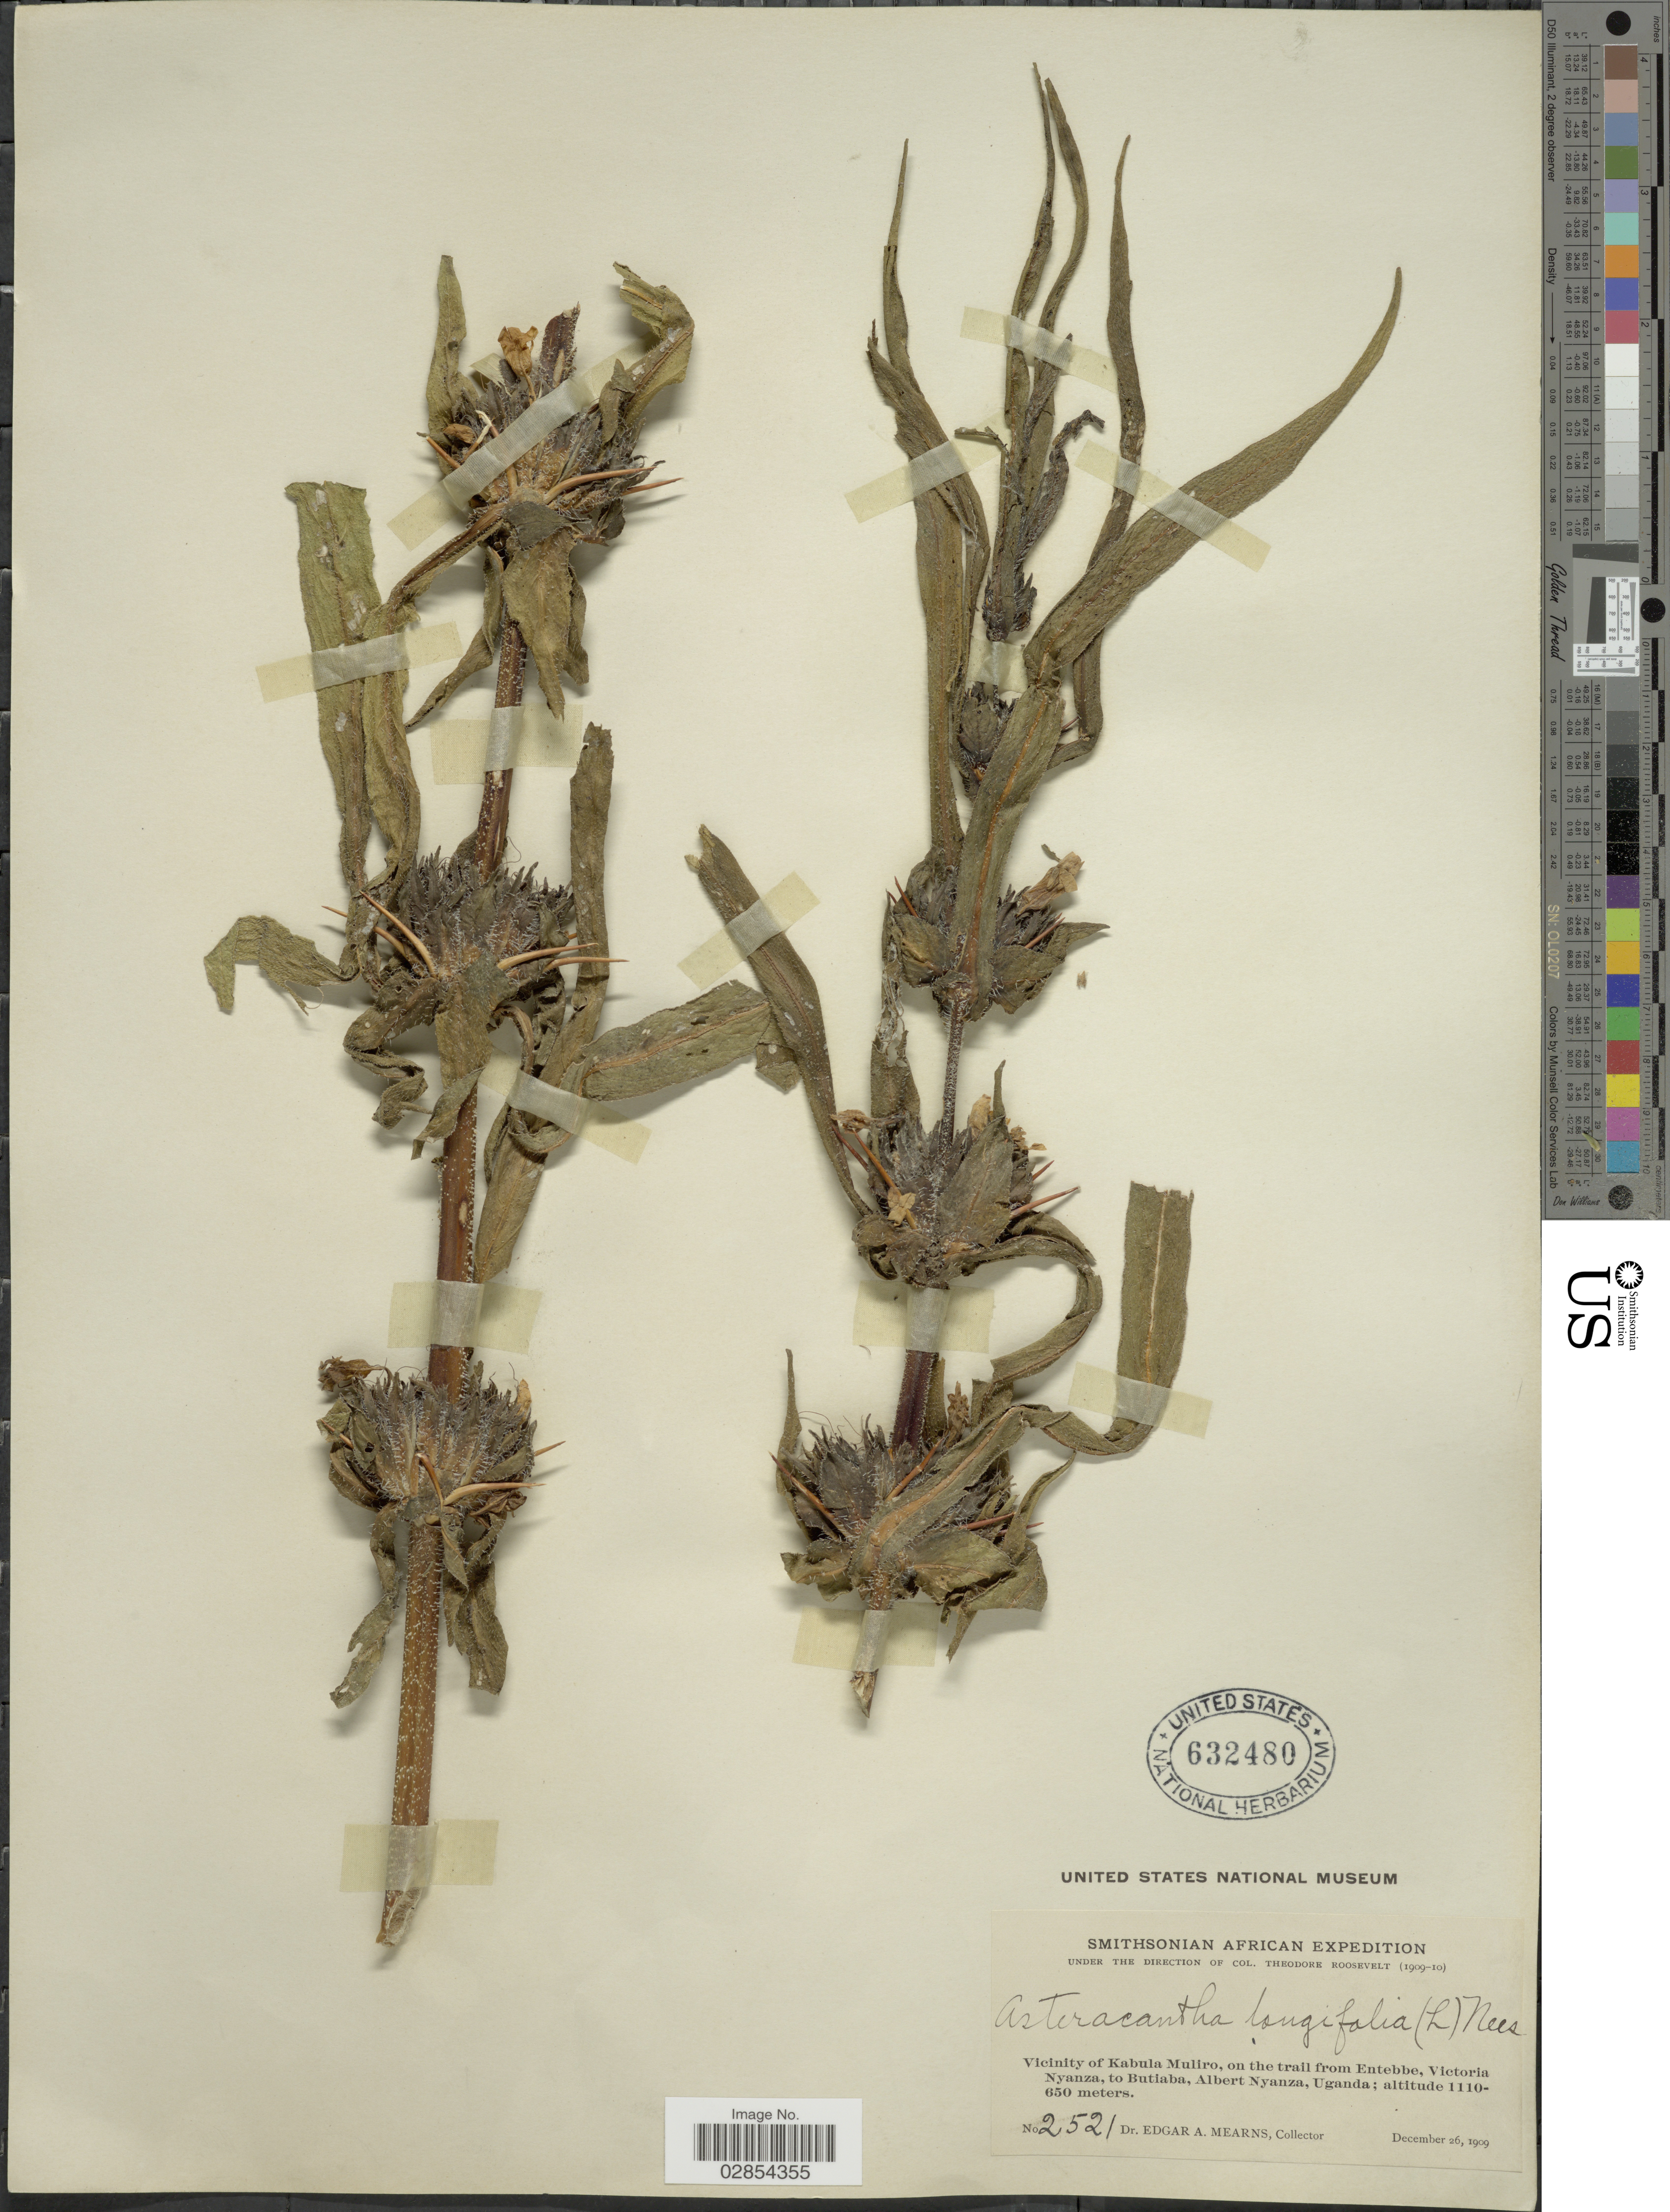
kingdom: Plantae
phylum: Tracheophyta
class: Magnoliopsida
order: Lamiales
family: Acanthaceae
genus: Asteracantha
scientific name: Asteracantha auriculata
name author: Nees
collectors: E. A. Mearns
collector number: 2521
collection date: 1909-12-26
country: Uganda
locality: Vicinity of Kabula Muliro, on the trail from Entebbe, Victoria Nyanza, to Butiaba, Albert Nyanza.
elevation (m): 650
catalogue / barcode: US 632480